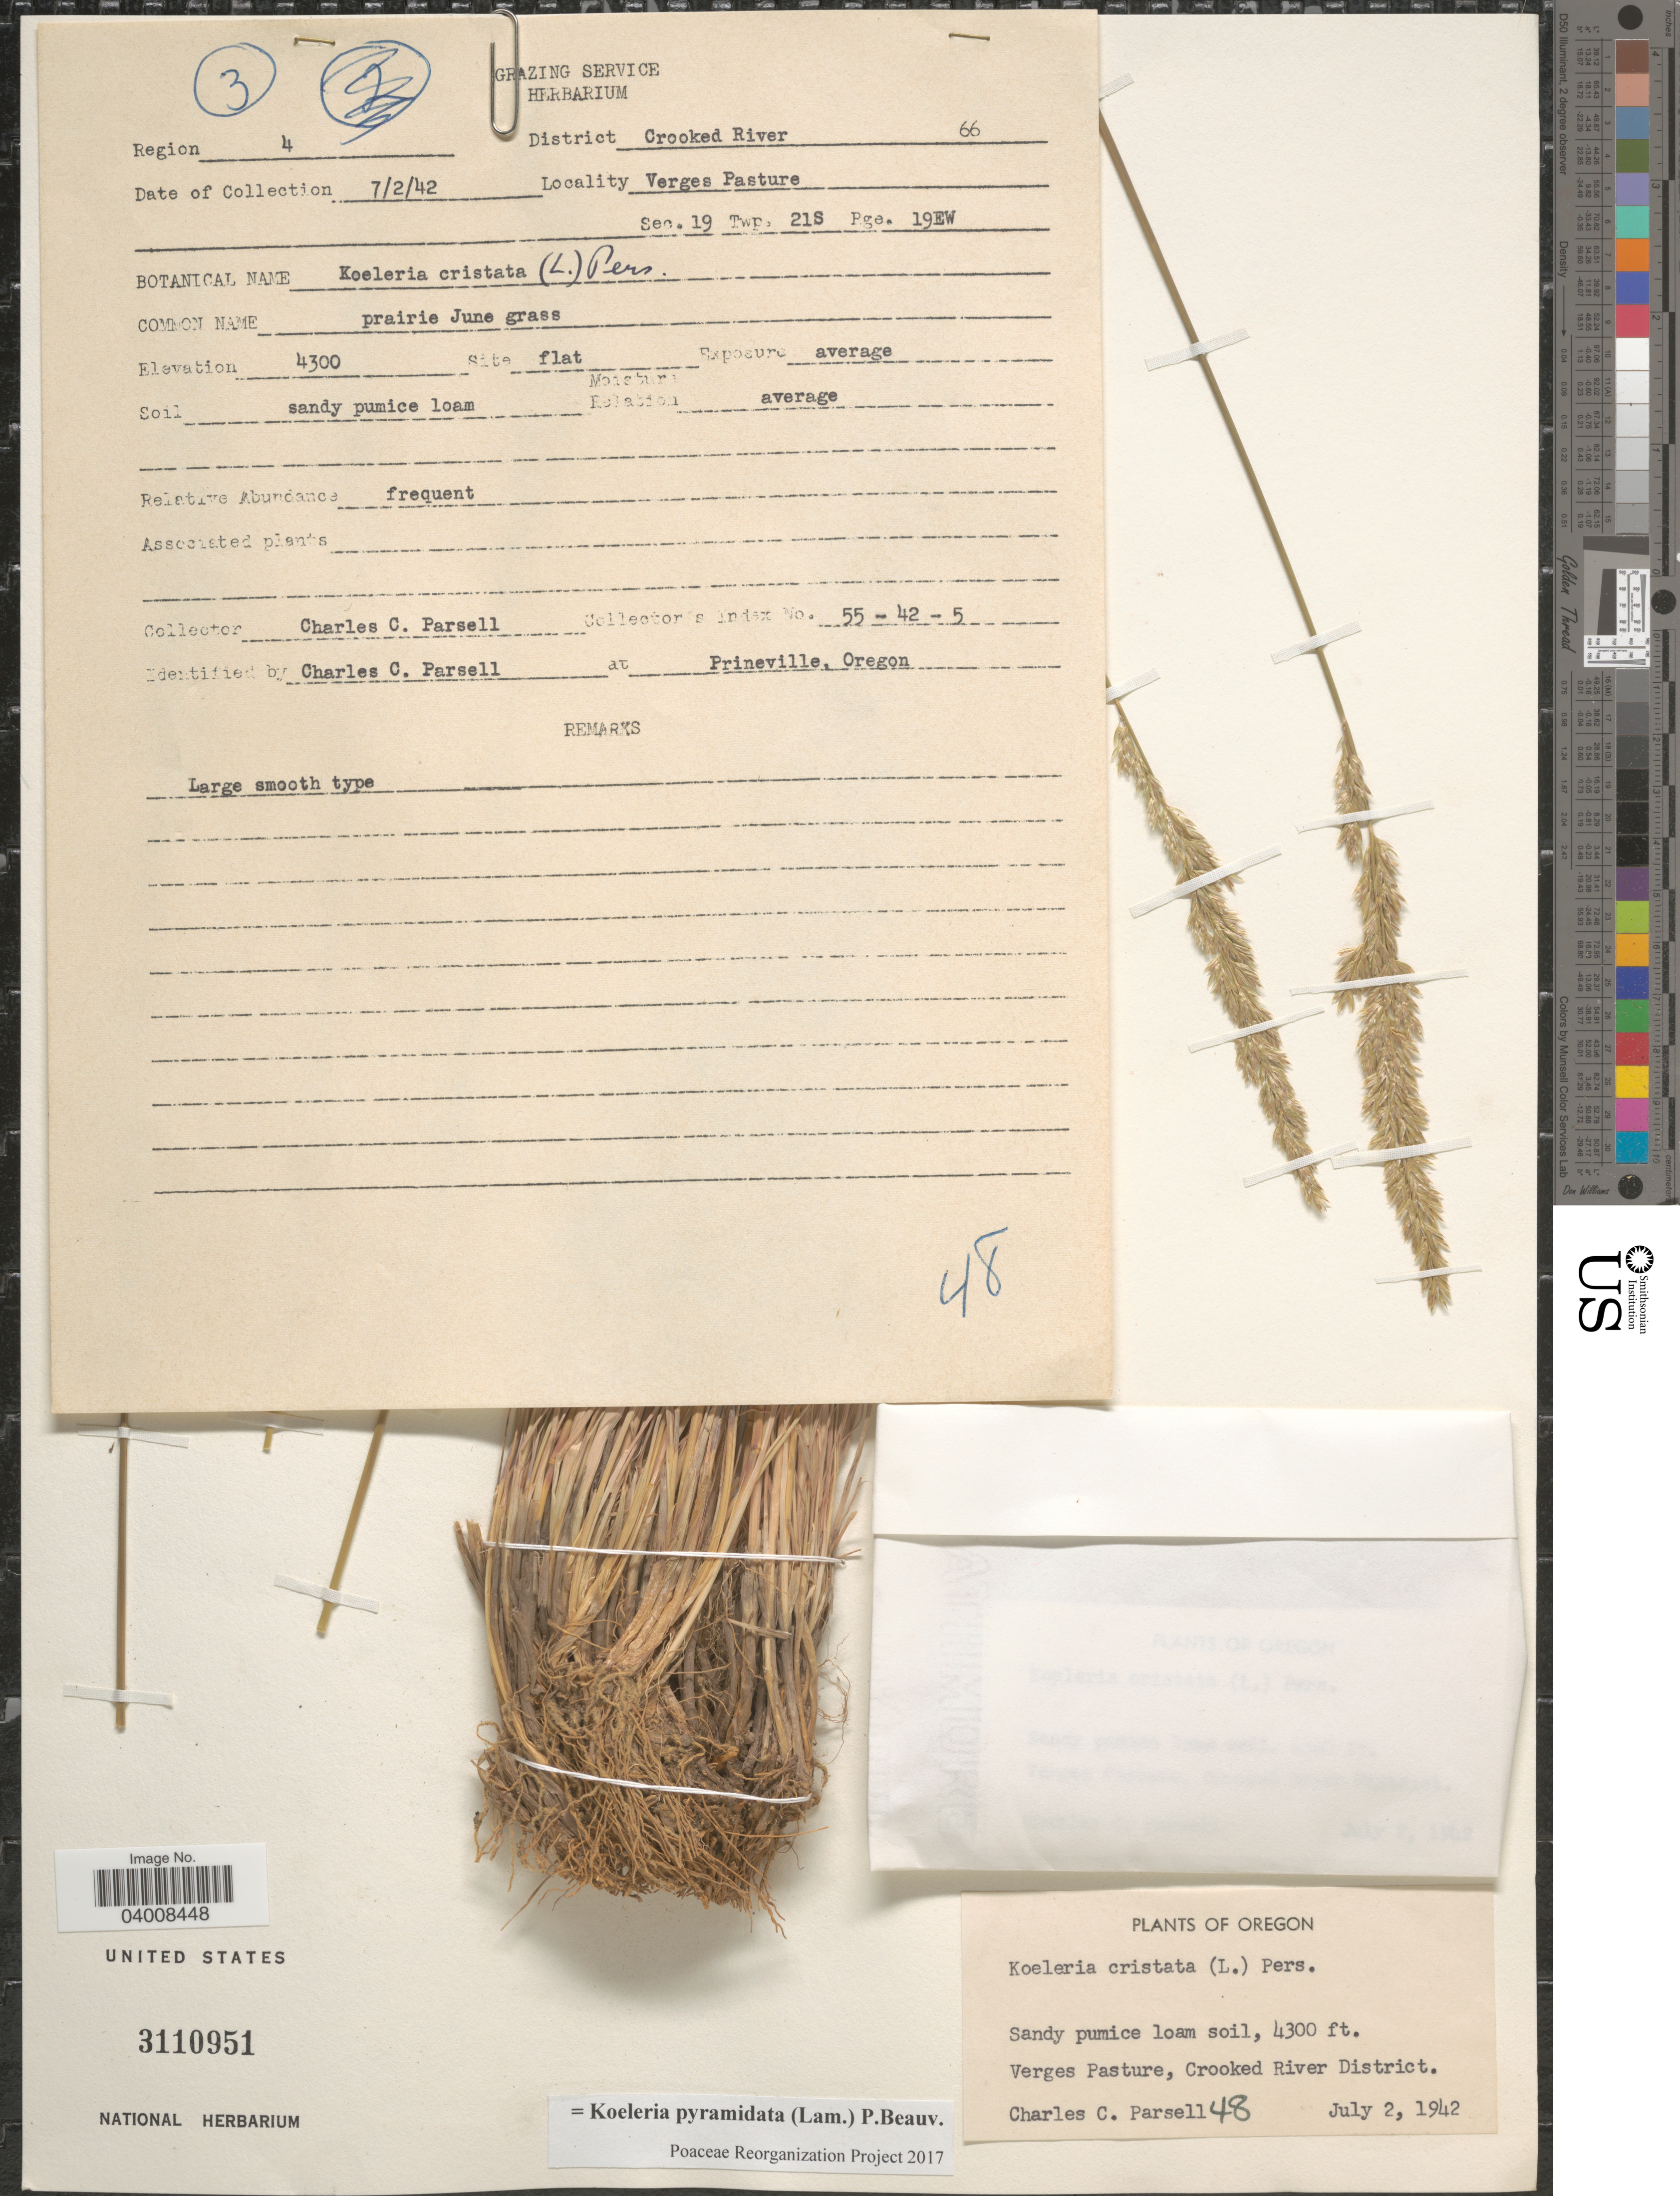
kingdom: Plantae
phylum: Tracheophyta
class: Liliopsida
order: Poales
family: Poaceae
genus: Koeleria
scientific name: Koeleria pyramidata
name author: (Lam.) P. Beauv.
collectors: C. Parsell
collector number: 48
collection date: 1942-07-02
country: United States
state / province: Oregon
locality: Verges Pasture, Crooked River District.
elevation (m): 1311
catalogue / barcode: US 3110951